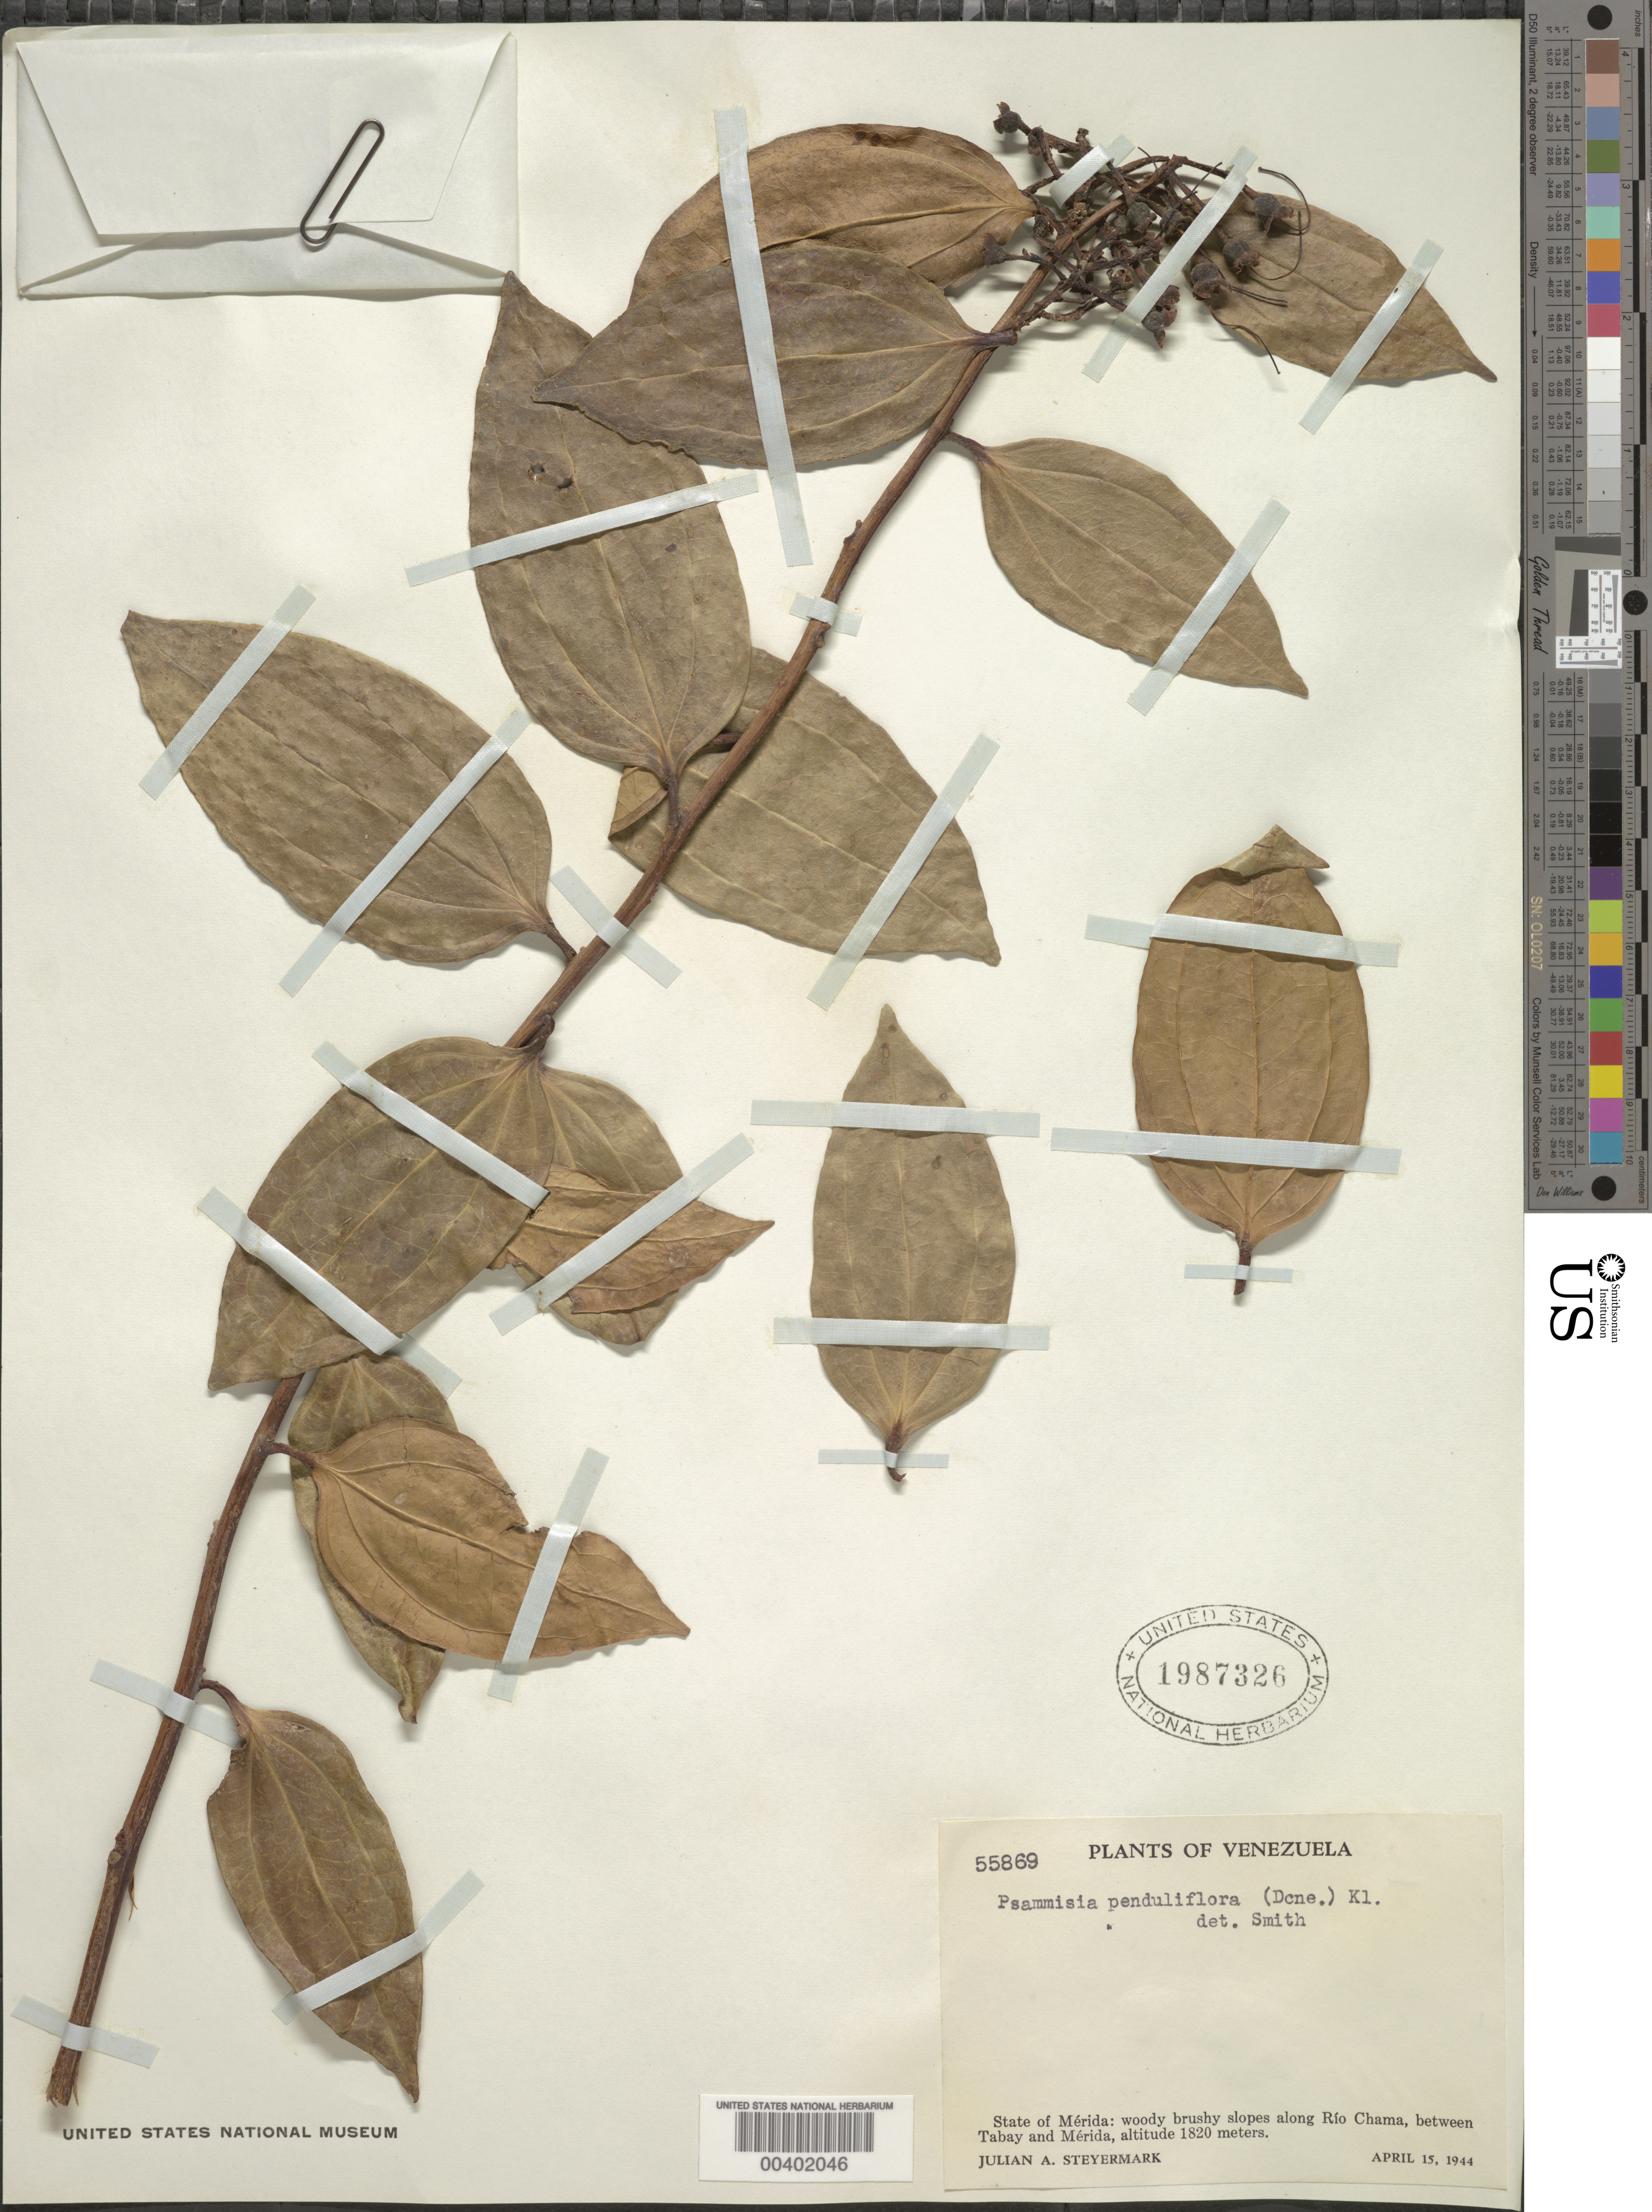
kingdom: Plantae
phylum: Tracheophyta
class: Magnoliopsida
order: Ericales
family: Ericaceae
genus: Psammisia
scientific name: Psammisia penduliflora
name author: (Dunal) Klotzsch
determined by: Smith, A. C.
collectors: J. Steyermark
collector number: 55869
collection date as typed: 15 Apr 1944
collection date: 1944-04-15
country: Venezuela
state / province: Mérida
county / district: Libertador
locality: Along Río Chama, between Tabay and Mérida. Tabay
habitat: Woody brushy slopes.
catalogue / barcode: US 1987326